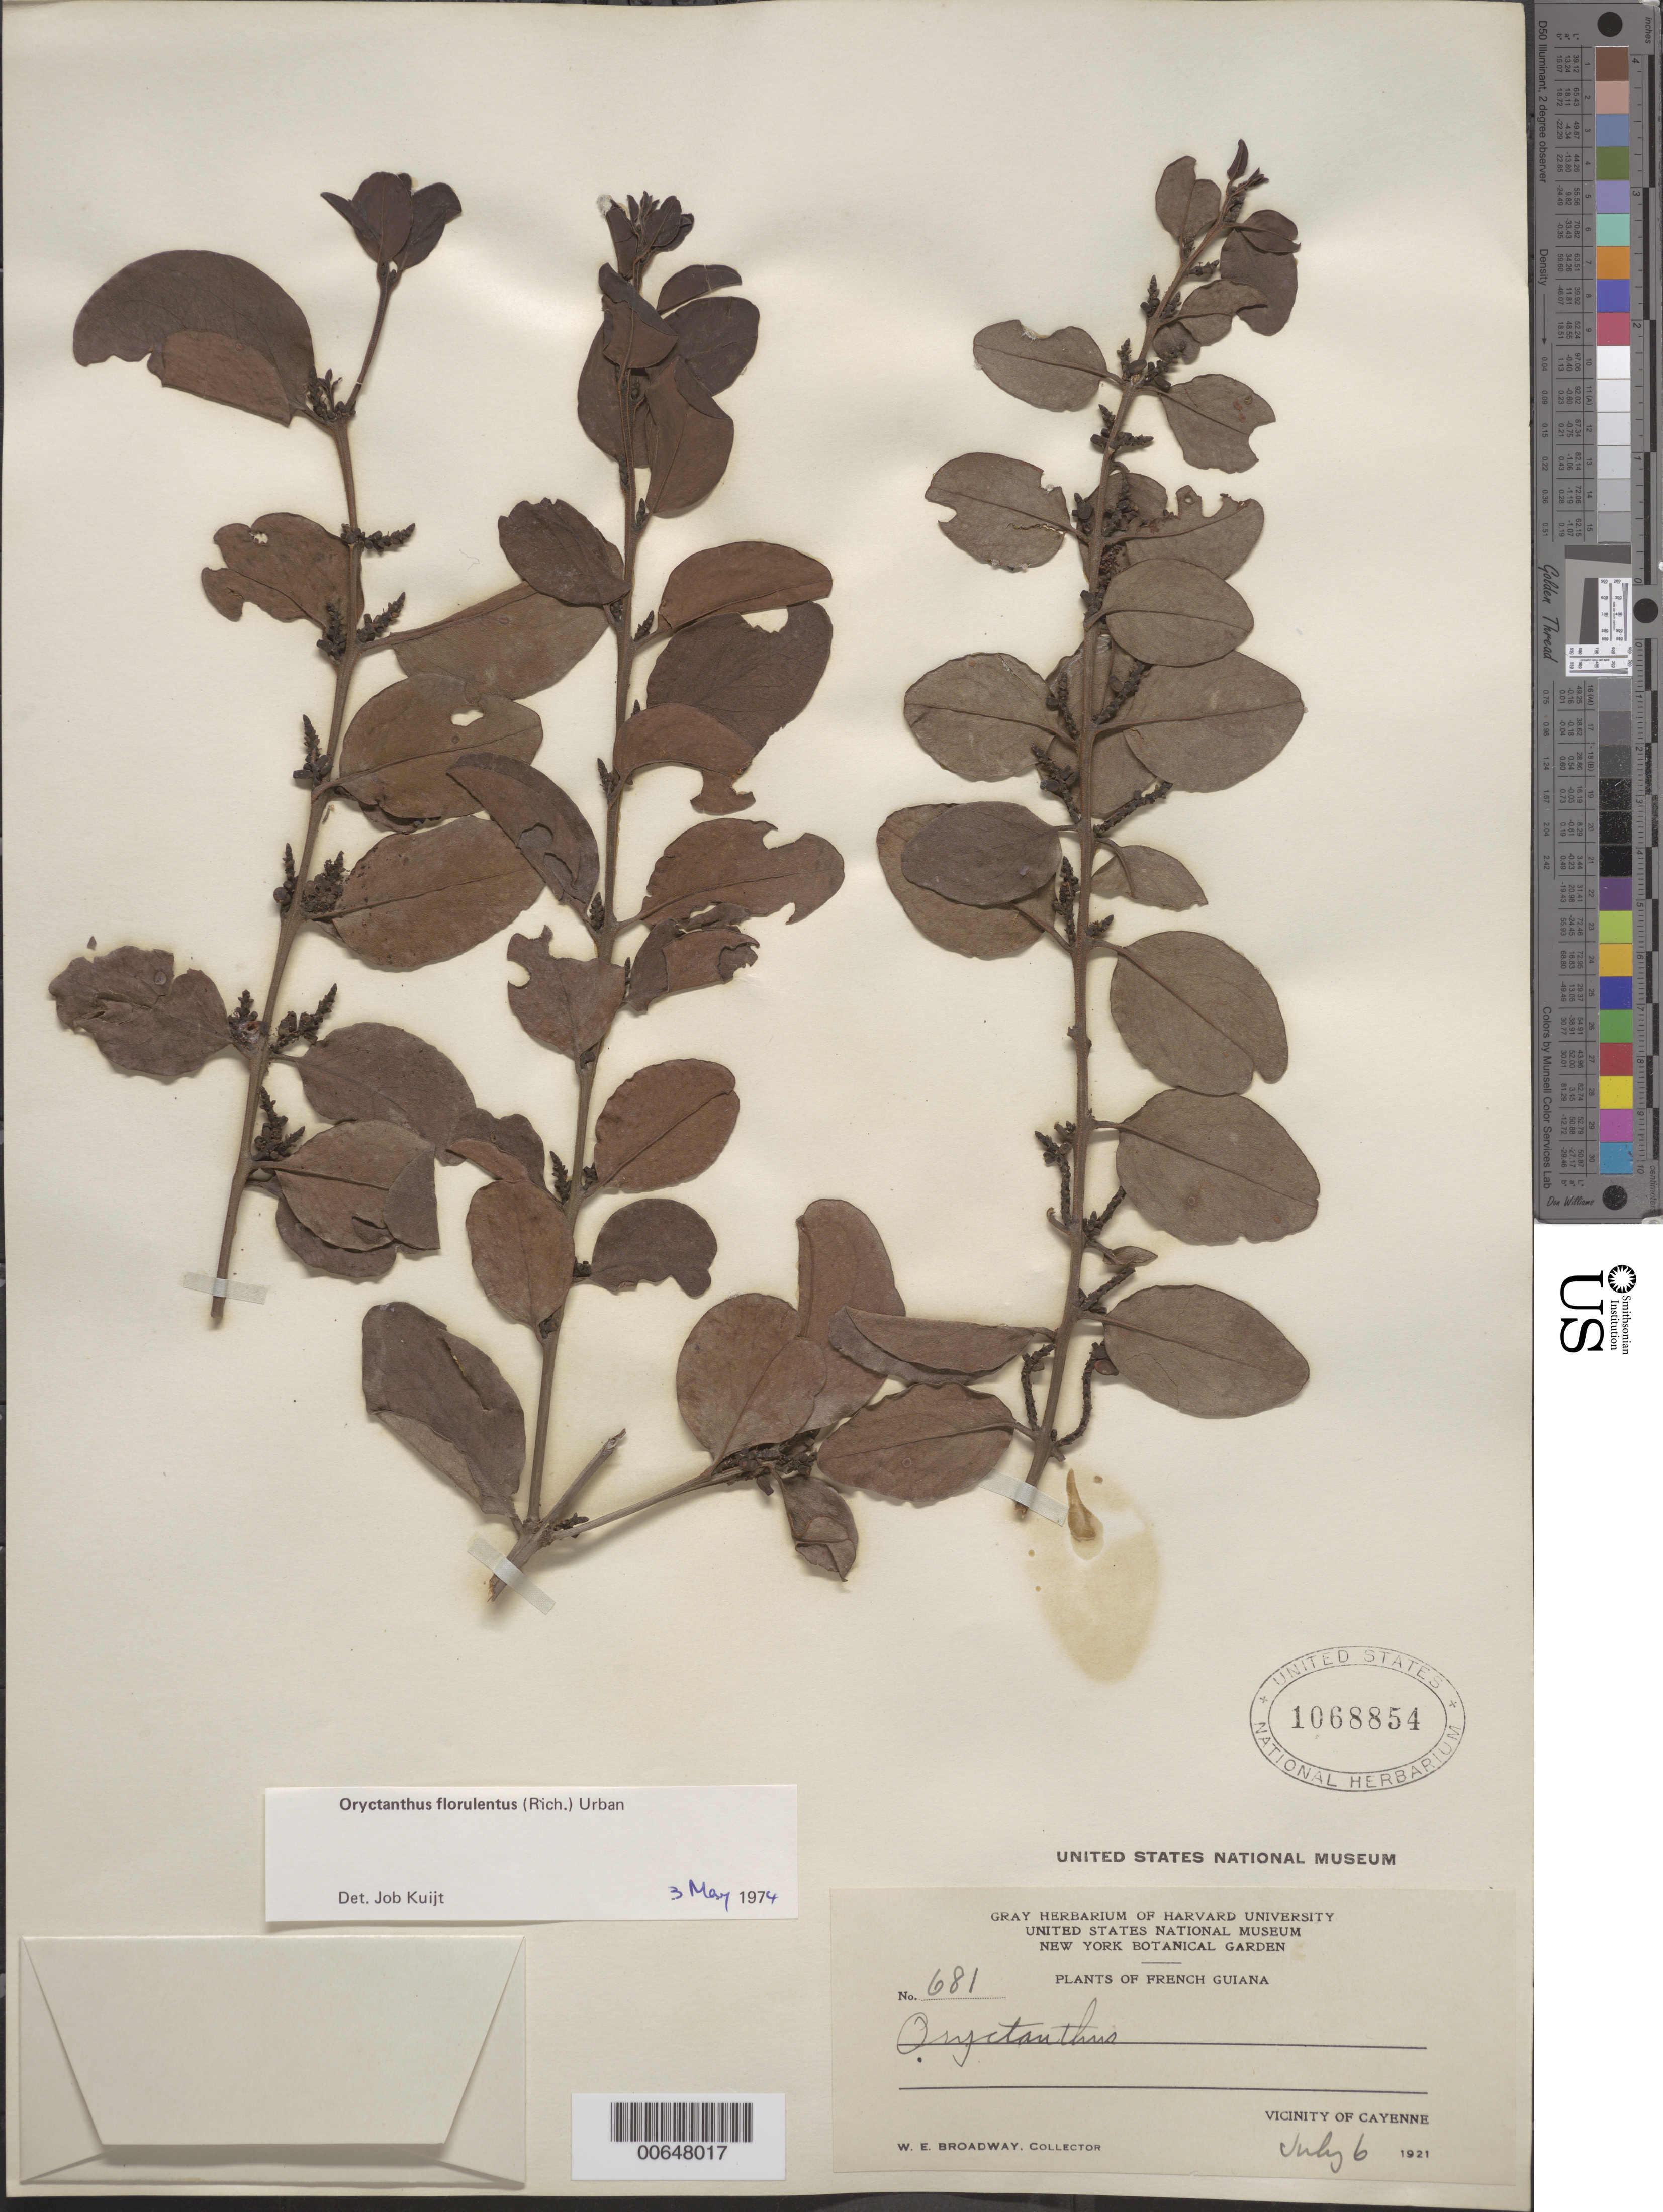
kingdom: Plantae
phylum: Tracheophyta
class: Magnoliopsida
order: Santalales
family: Loranthaceae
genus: Oryctanthus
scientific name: Oryctanthus florulentus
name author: (Rich.) Tiegh.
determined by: Kuijt, Job, (CANADA)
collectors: W. E. Broadway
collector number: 681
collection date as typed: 6-Jul-21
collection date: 1921-07-06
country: French Guiana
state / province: Cayenne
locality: Cayenne, vic.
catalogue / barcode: US 1068854